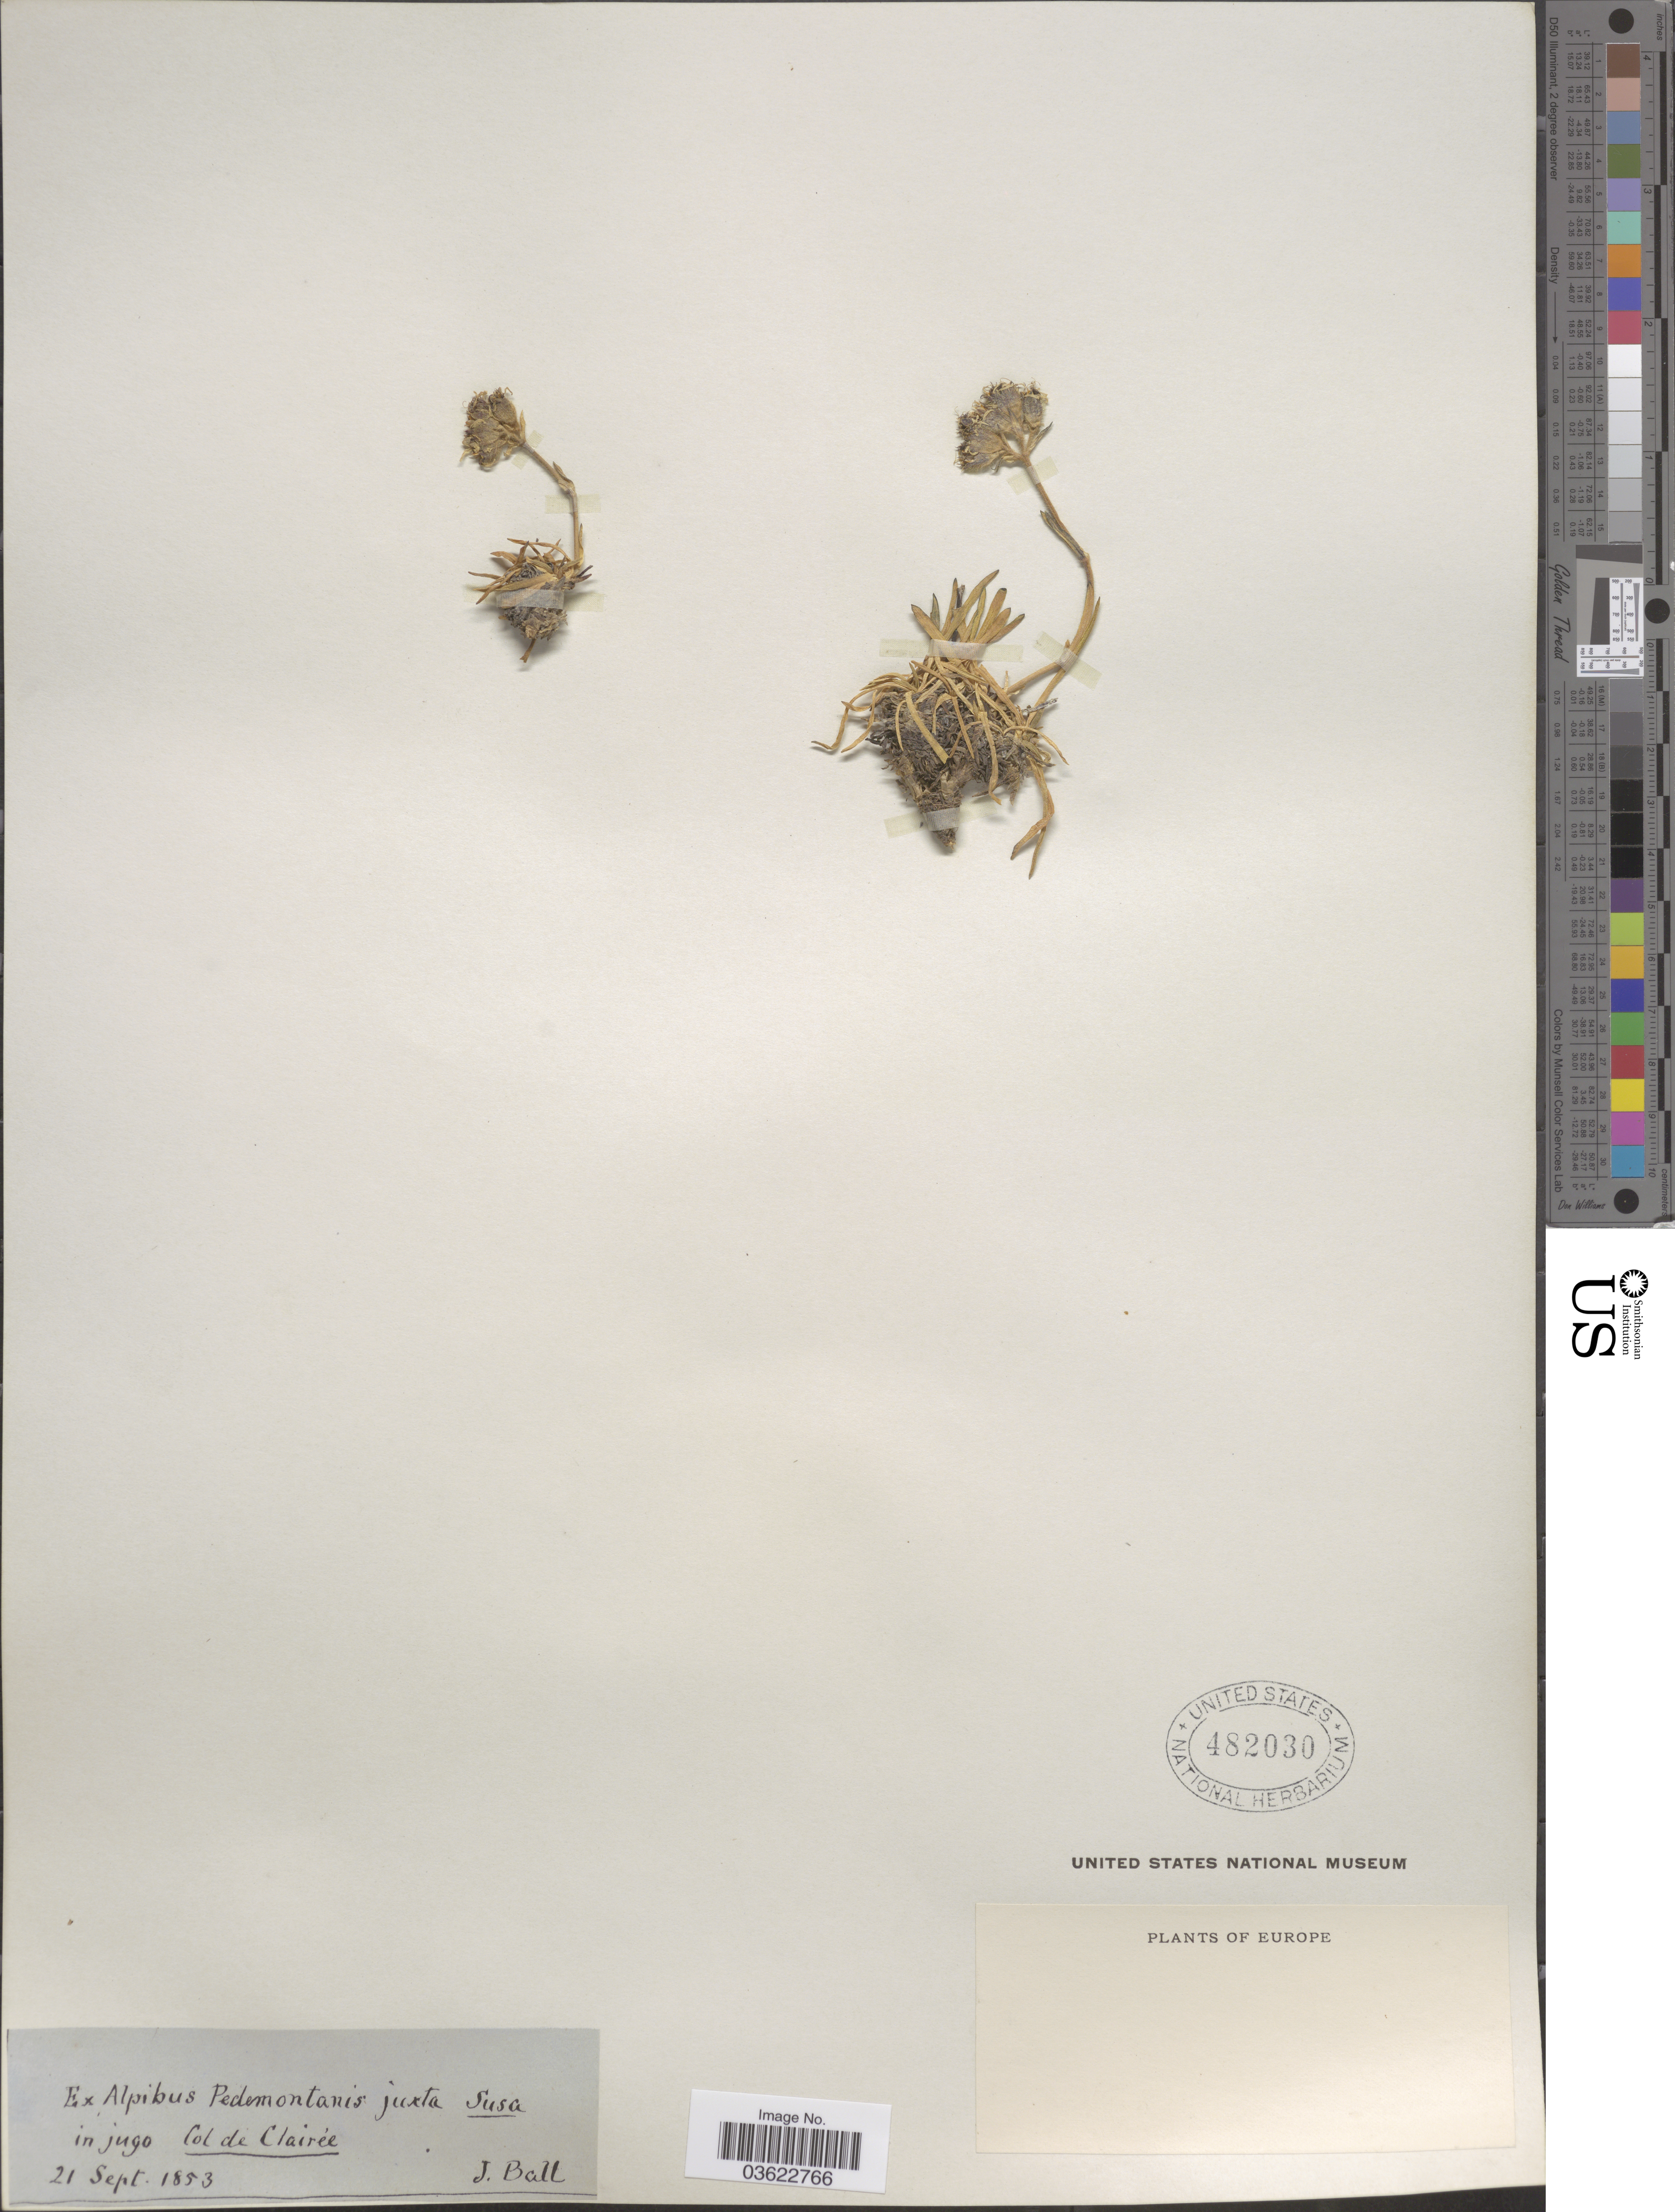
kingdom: Plantae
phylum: Tracheophyta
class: Magnoliopsida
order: Caryophyllales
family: Caryophyllaceae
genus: Arenaria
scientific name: Arenaria sp.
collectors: J. Ball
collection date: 1853-09-21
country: Italy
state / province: Piedmont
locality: Ex Alpibus Pedemontanis juxta Susa in jugo Col de Clairée. Europe.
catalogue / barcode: US 482030